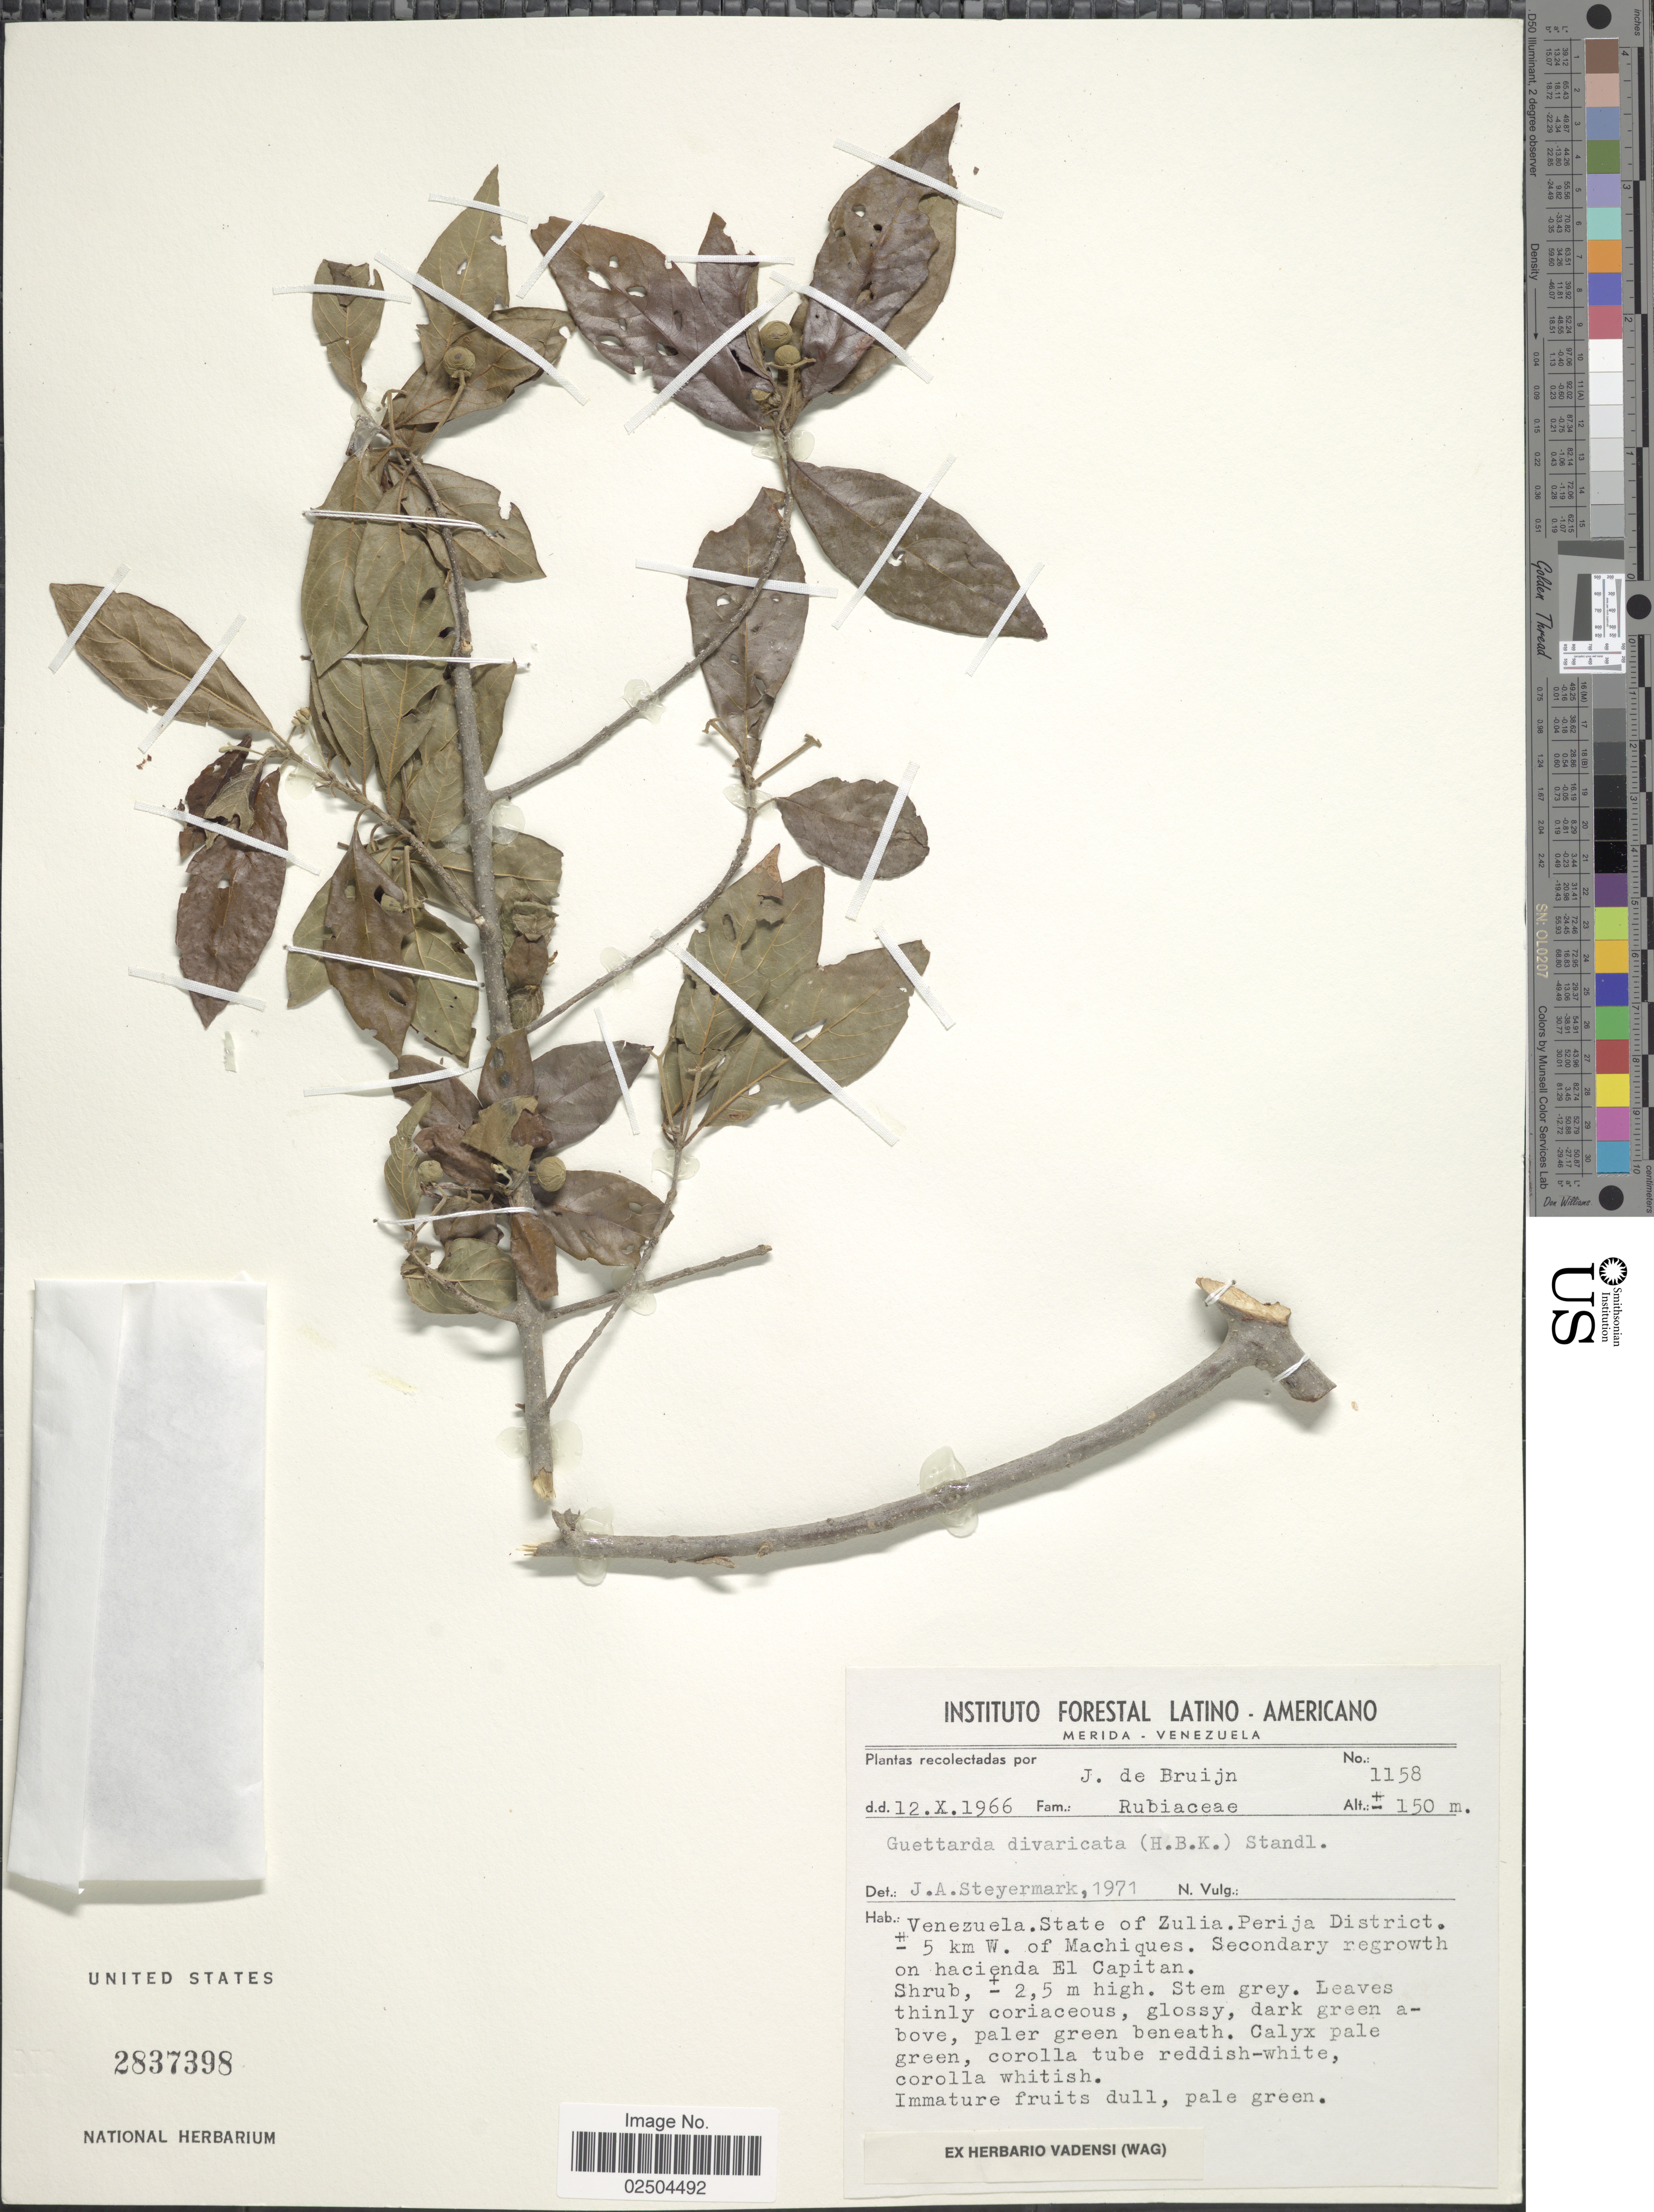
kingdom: Plantae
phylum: Tracheophyta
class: Magnoliopsida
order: Gentianales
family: Rubiaceae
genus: Guettarda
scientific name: Guettarda divaricata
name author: (Humb. & Bonpl. ex Roem. & Schult.) Standl.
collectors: J. Bruijn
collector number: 1158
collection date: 1966-10-12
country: Venezuela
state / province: Zulia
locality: Venezuela, State of Zulia, Perija District, 5 km W. of Machiques, Secondary regrowth on hacienda El Capitan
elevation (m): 150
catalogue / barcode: US 2837398